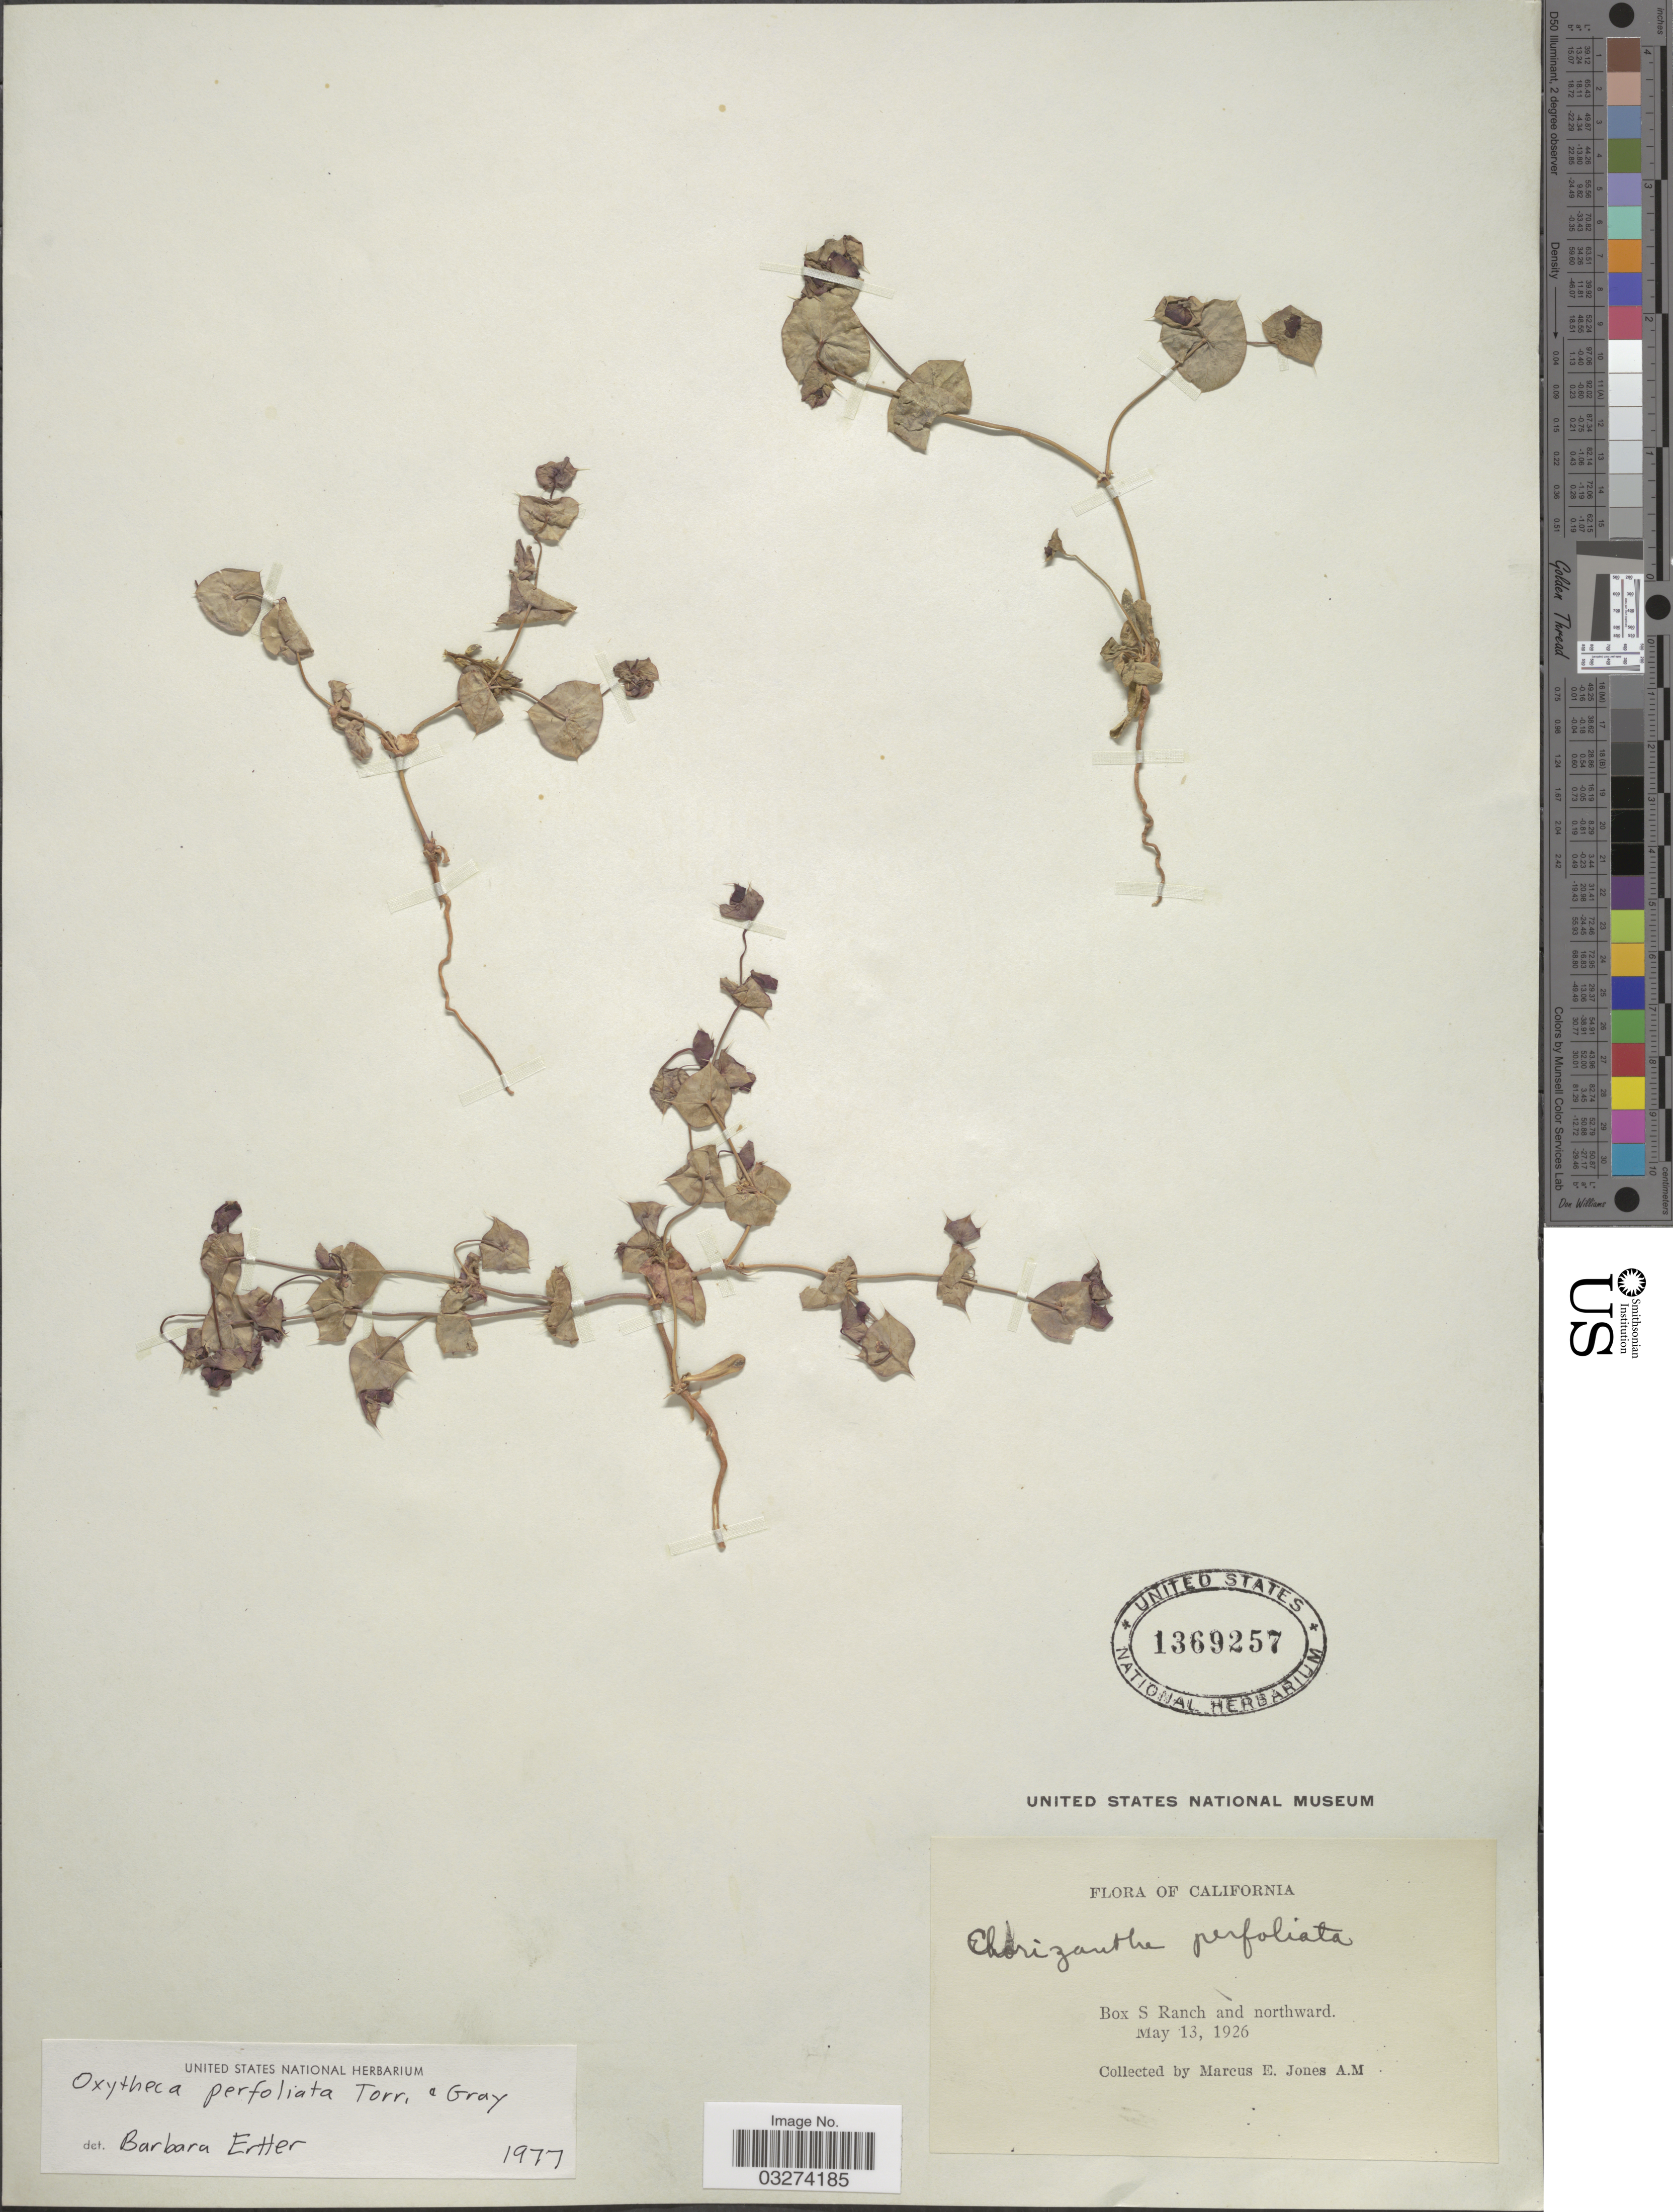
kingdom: Plantae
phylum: Tracheophyta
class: Magnoliopsida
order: Caryophyllales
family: Polygonaceae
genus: Oxytheca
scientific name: Oxytheca perfoliata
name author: Torr. & A. Gray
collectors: M. E. Jones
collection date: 1926-05-13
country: United States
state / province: California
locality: Box S Ranch and northward.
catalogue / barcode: US 1369257